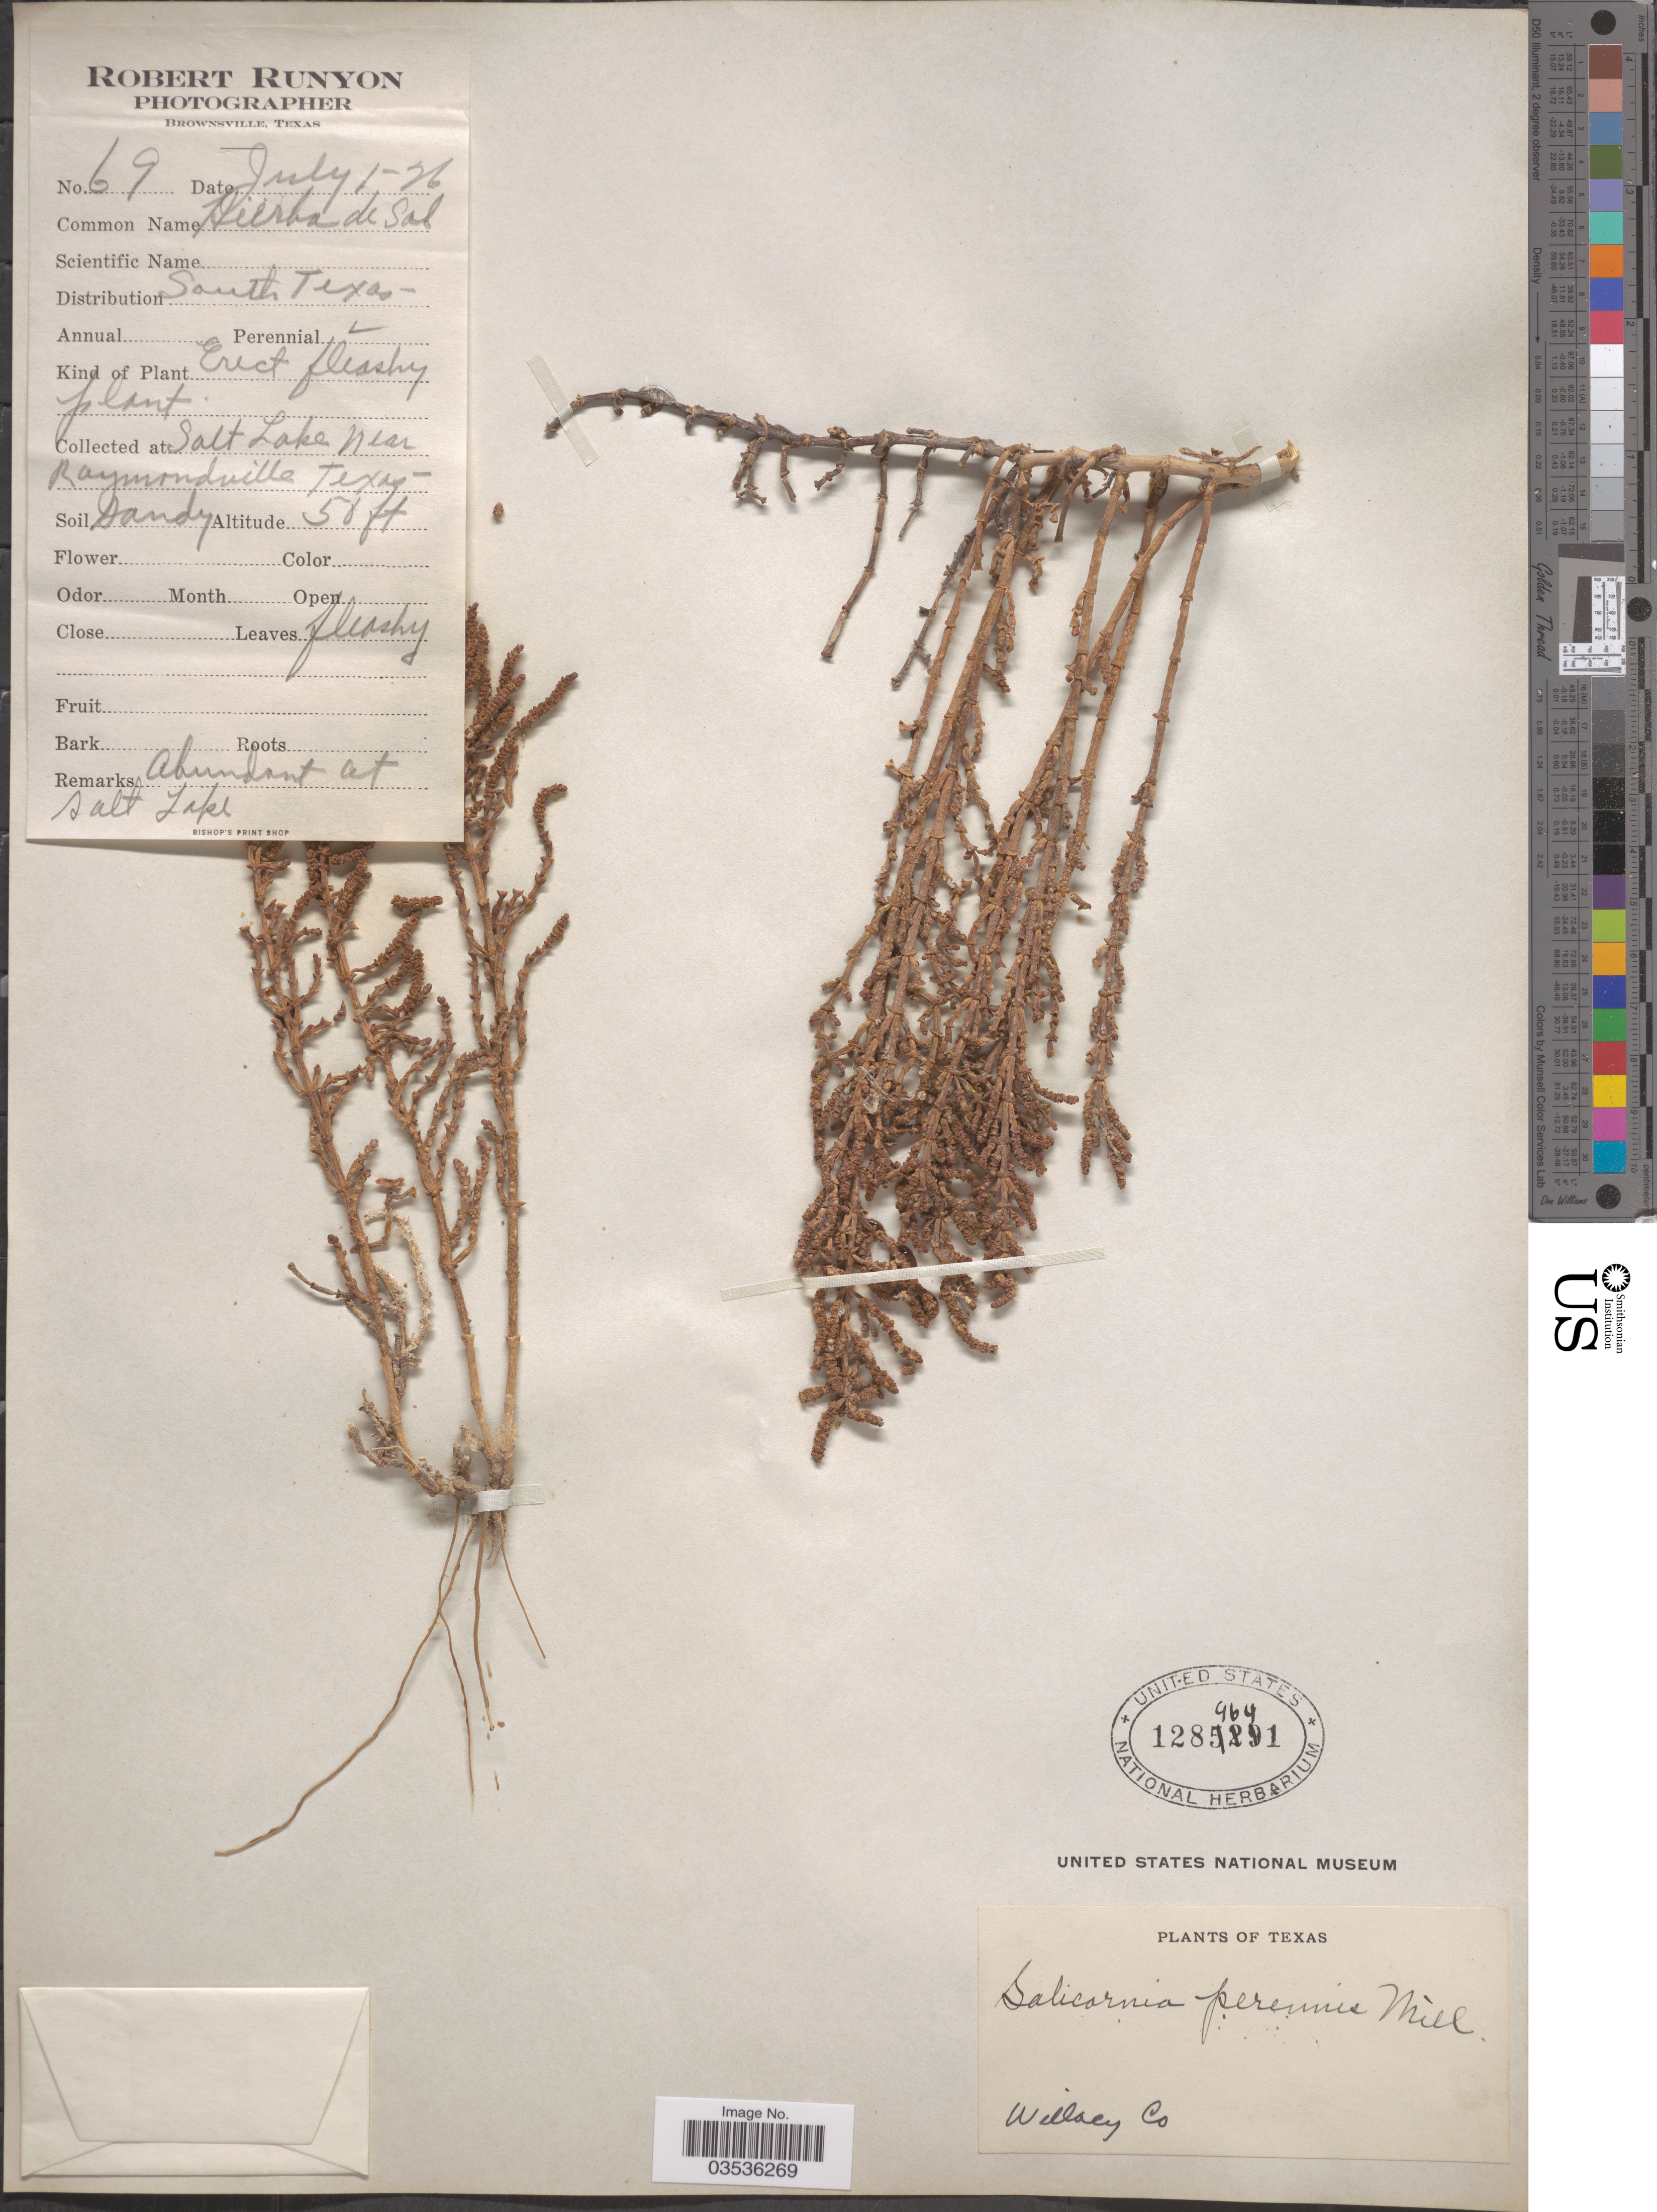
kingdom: Plantae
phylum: Tracheophyta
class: Magnoliopsida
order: Caryophyllales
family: Amaranthaceae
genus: Salicornia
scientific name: Salicornia perennis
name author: Mill.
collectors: R. Runyon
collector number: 58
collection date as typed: Transcribed d/m/y: 1/7/26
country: United States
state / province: Texas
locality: Salt Lake near Raymondville. Willacy Co.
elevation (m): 15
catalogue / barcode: US 1284641